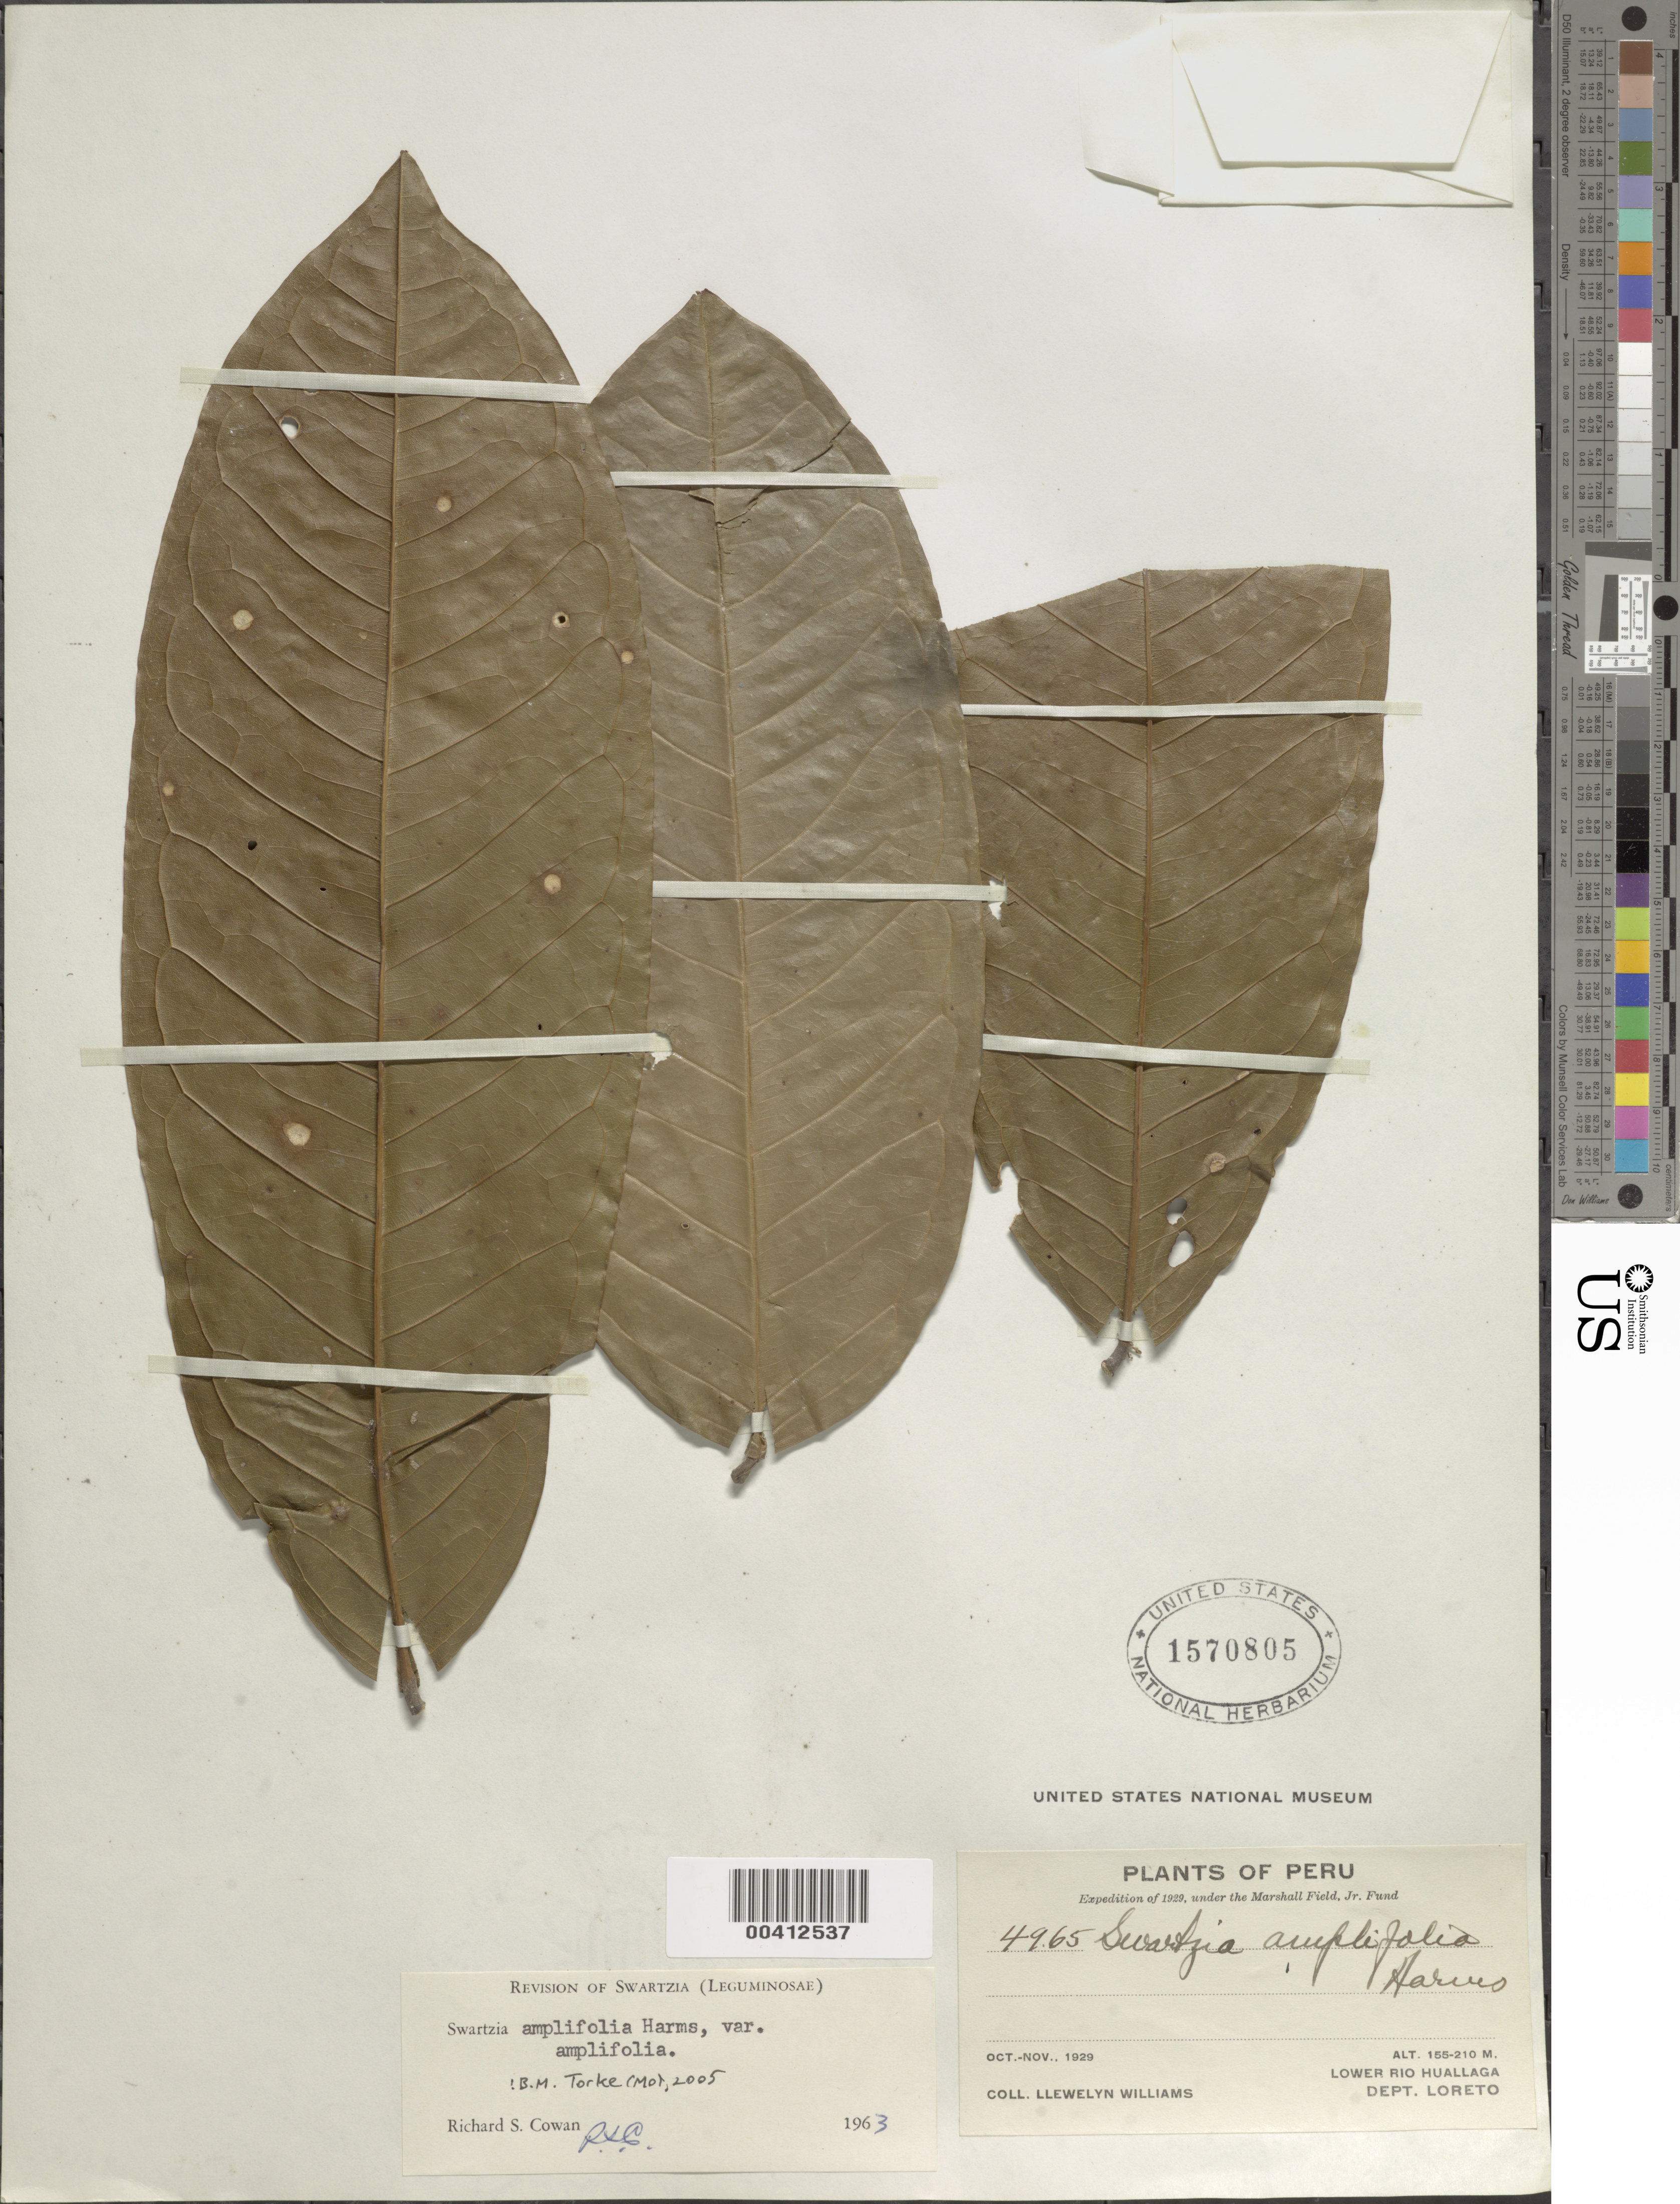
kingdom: Plantae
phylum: Tracheophyta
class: Magnoliopsida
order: Fabales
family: Fabaceae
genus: Swartzia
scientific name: Swartzia amplifolia var. amplifolia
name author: Harms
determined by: Cowan, R. S.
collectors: Ll. Williams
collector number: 4965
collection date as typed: Oct 1929 to -- Nov 1929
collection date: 1929-10/1929-11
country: Peru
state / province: Loreto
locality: Rio huallaga, lower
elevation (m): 155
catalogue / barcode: US 1570805